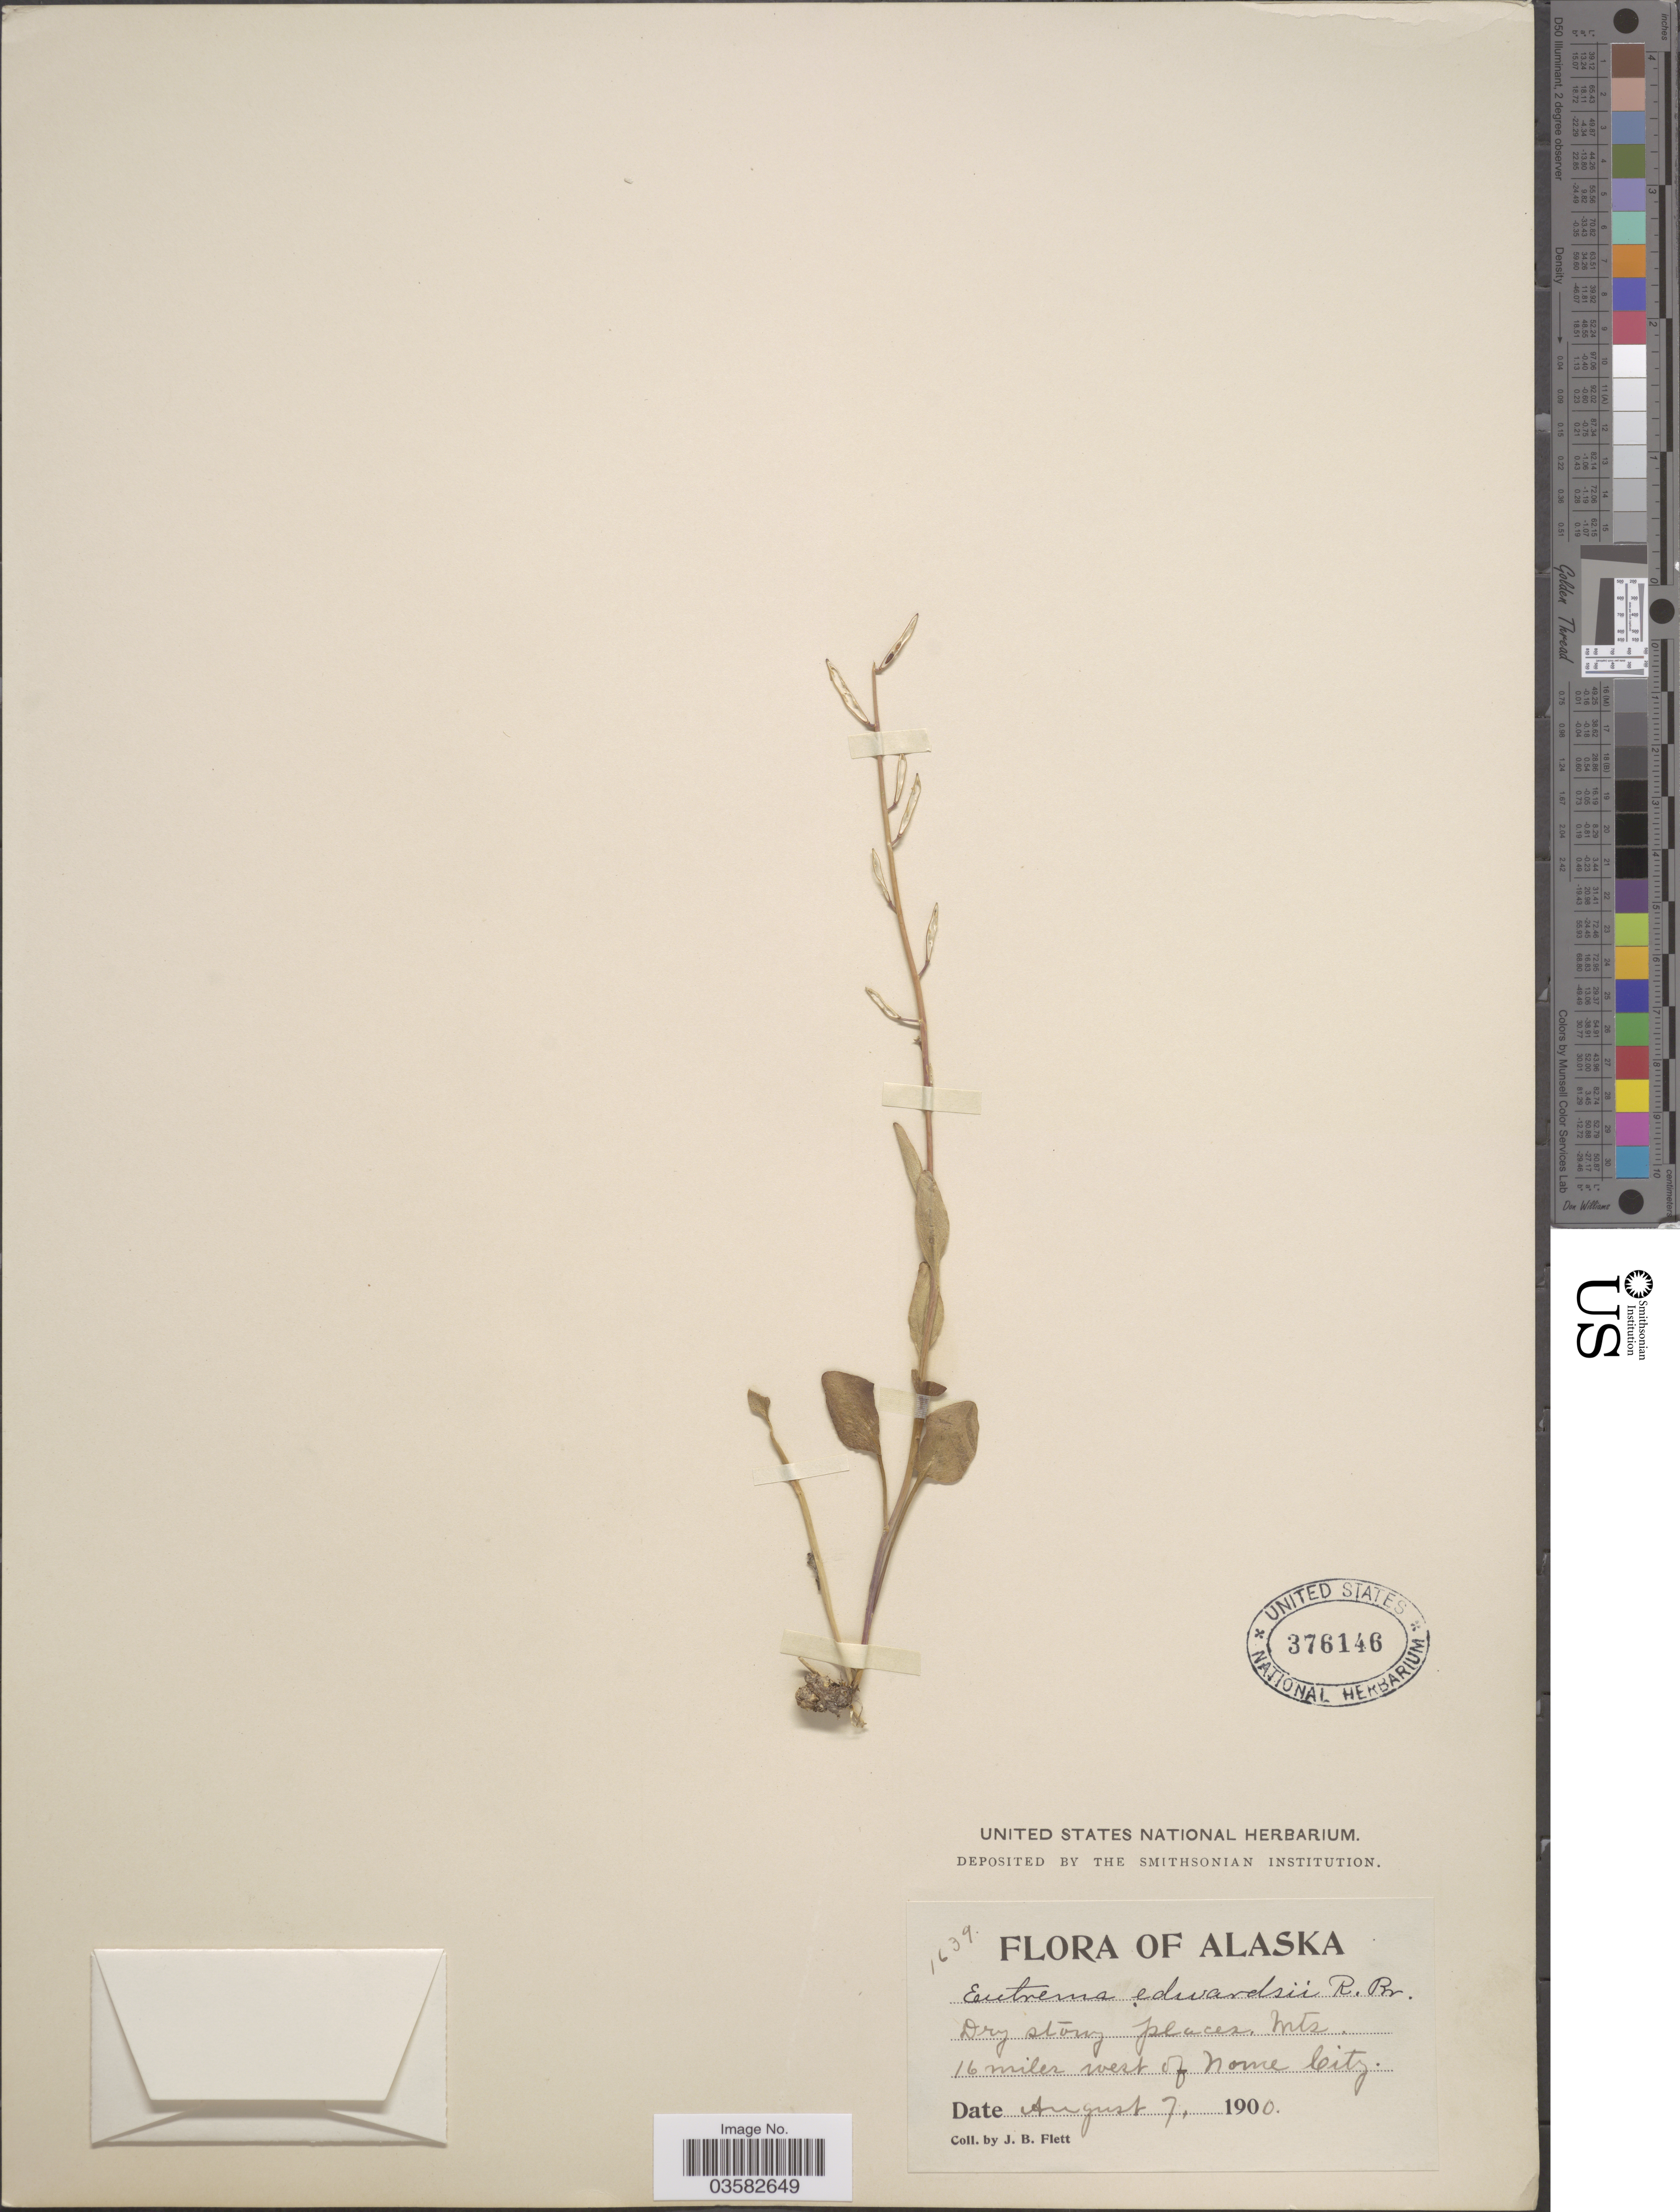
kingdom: Plantae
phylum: Tracheophyta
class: Magnoliopsida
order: Brassicales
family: Brassicaceae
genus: Eutrema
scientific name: Eutrema edwardsii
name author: R. Br.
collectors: J. Flett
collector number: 1639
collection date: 1900-08-07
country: United States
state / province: Alaska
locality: Mts. 16 miles west of Nome City.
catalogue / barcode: US 376146